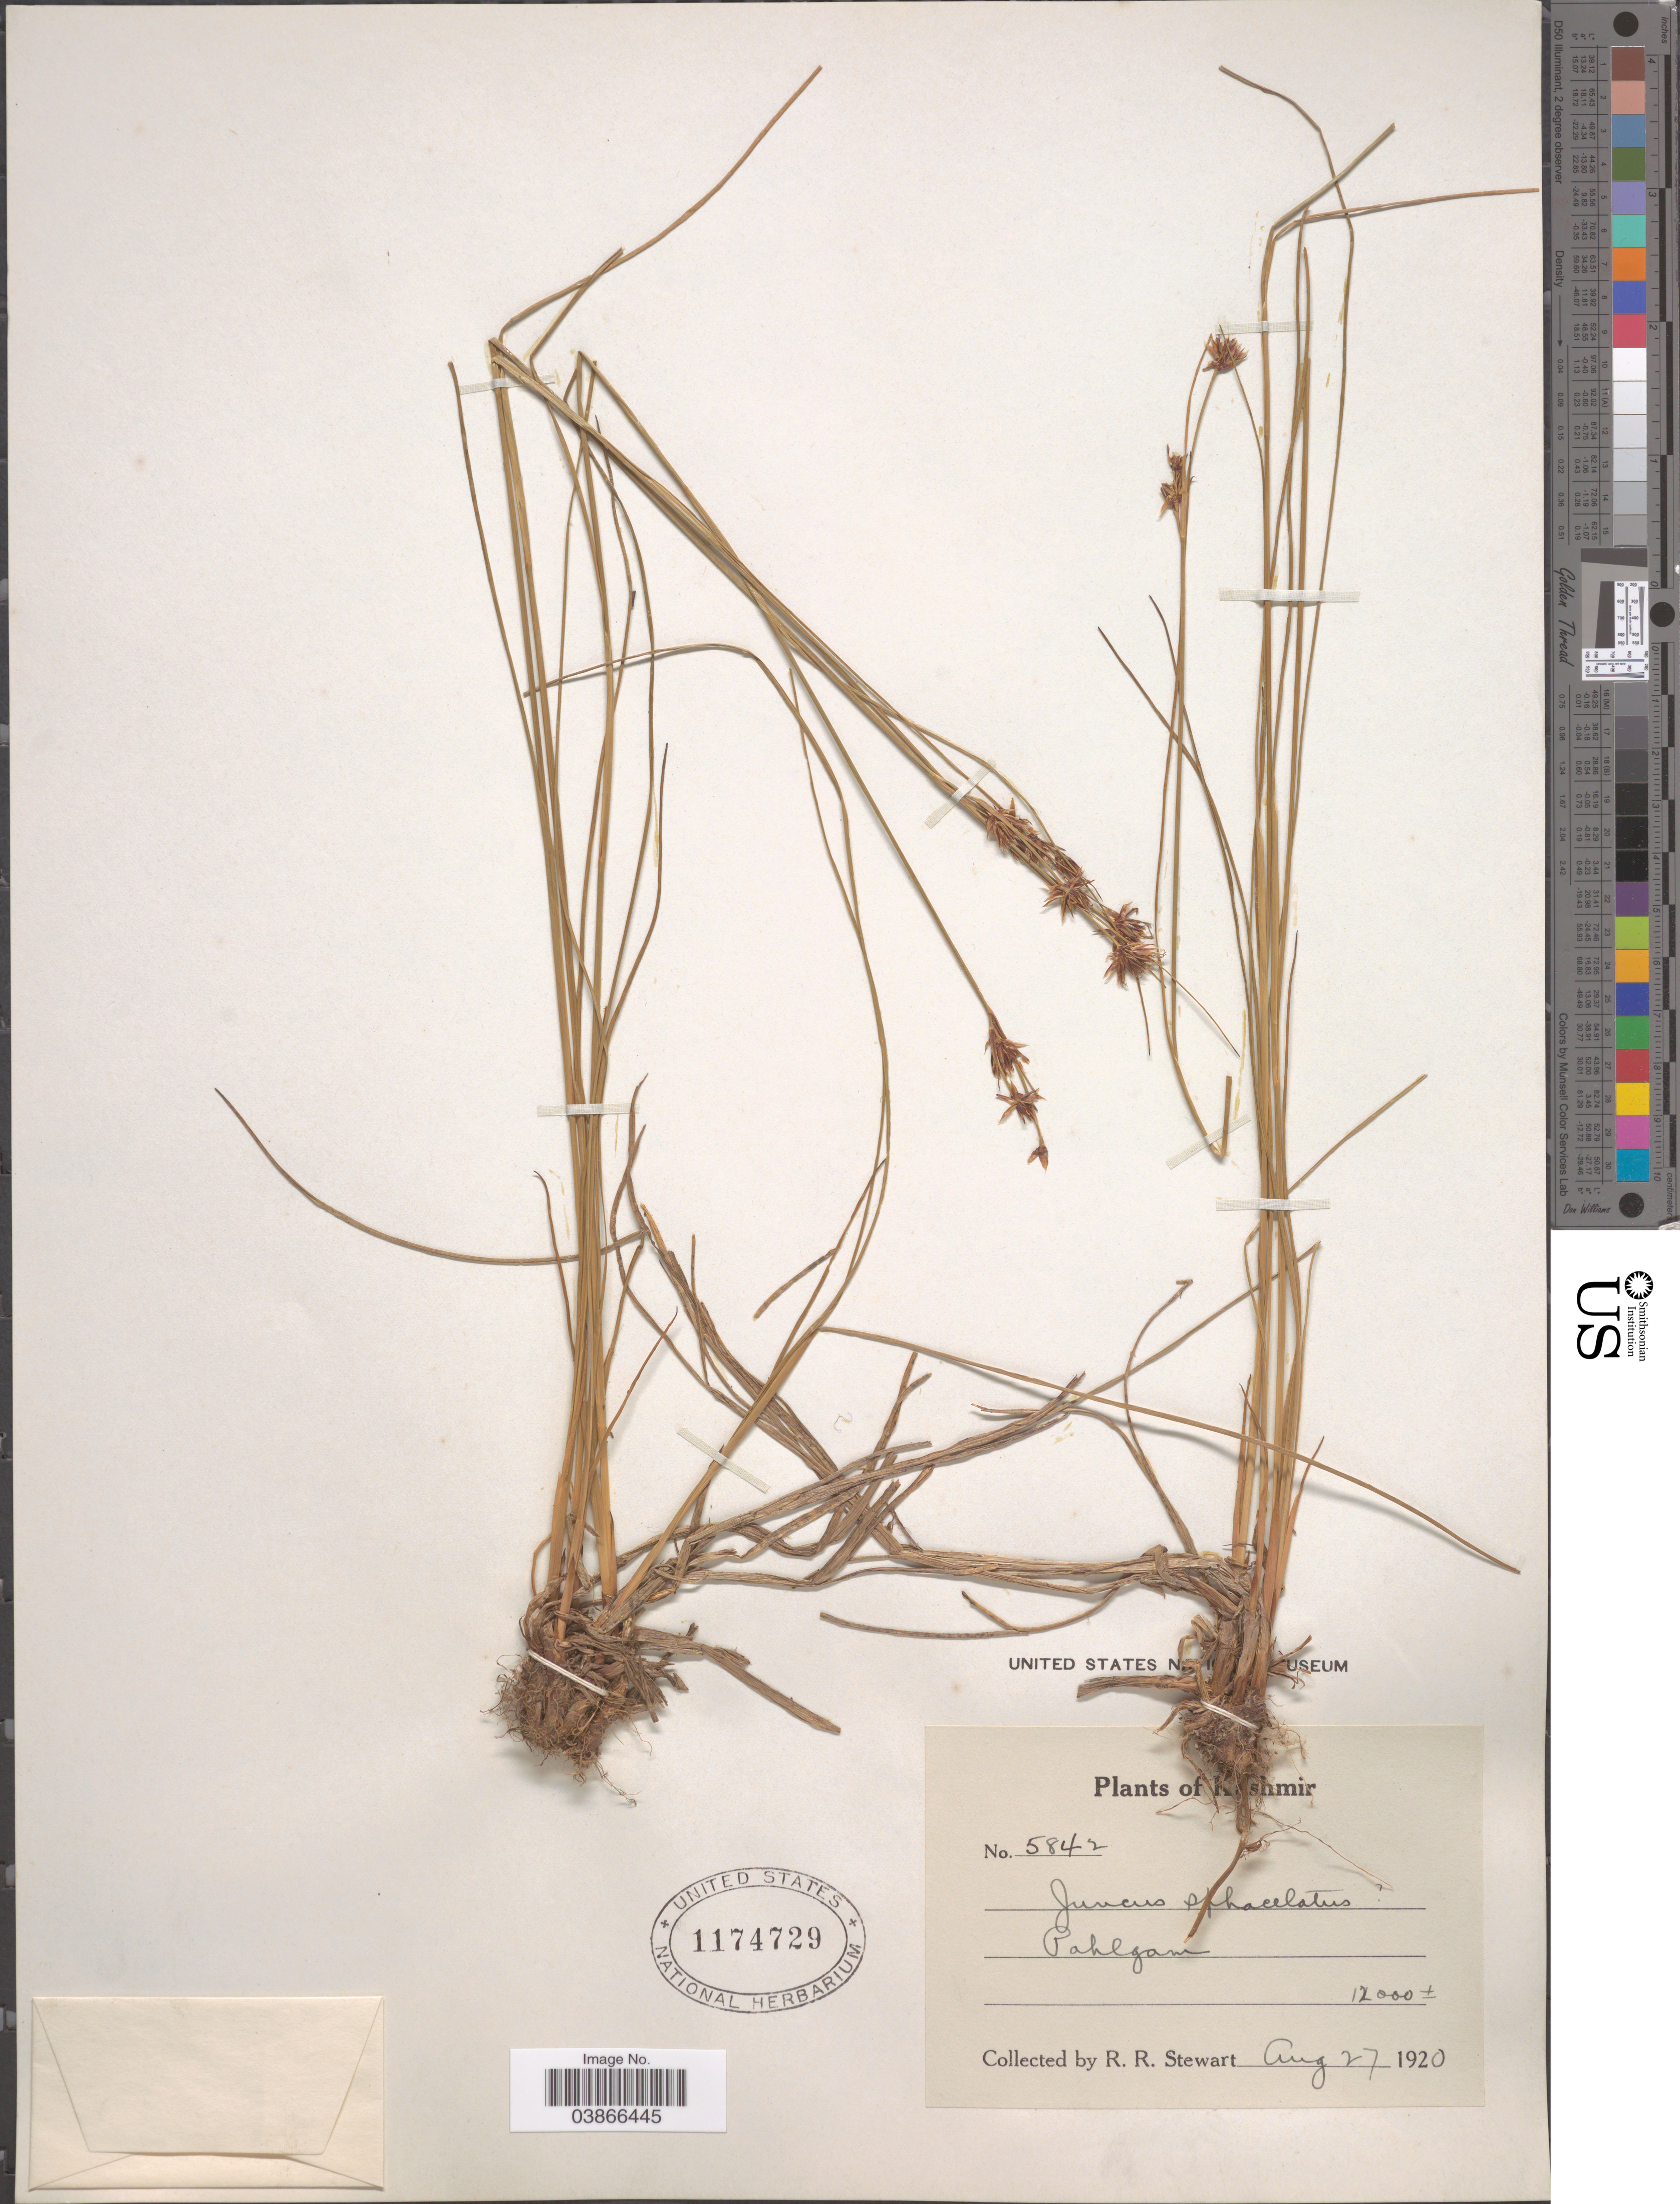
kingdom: Plantae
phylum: Tracheophyta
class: Liliopsida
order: Poales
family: Juncaceae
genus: Juncus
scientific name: Juncus sphacelatus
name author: Decne.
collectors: R. Stewart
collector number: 5842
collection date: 1920-08-27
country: India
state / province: Jammu and Kashmir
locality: Kashmir. Pahlgam.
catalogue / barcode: US 1174729